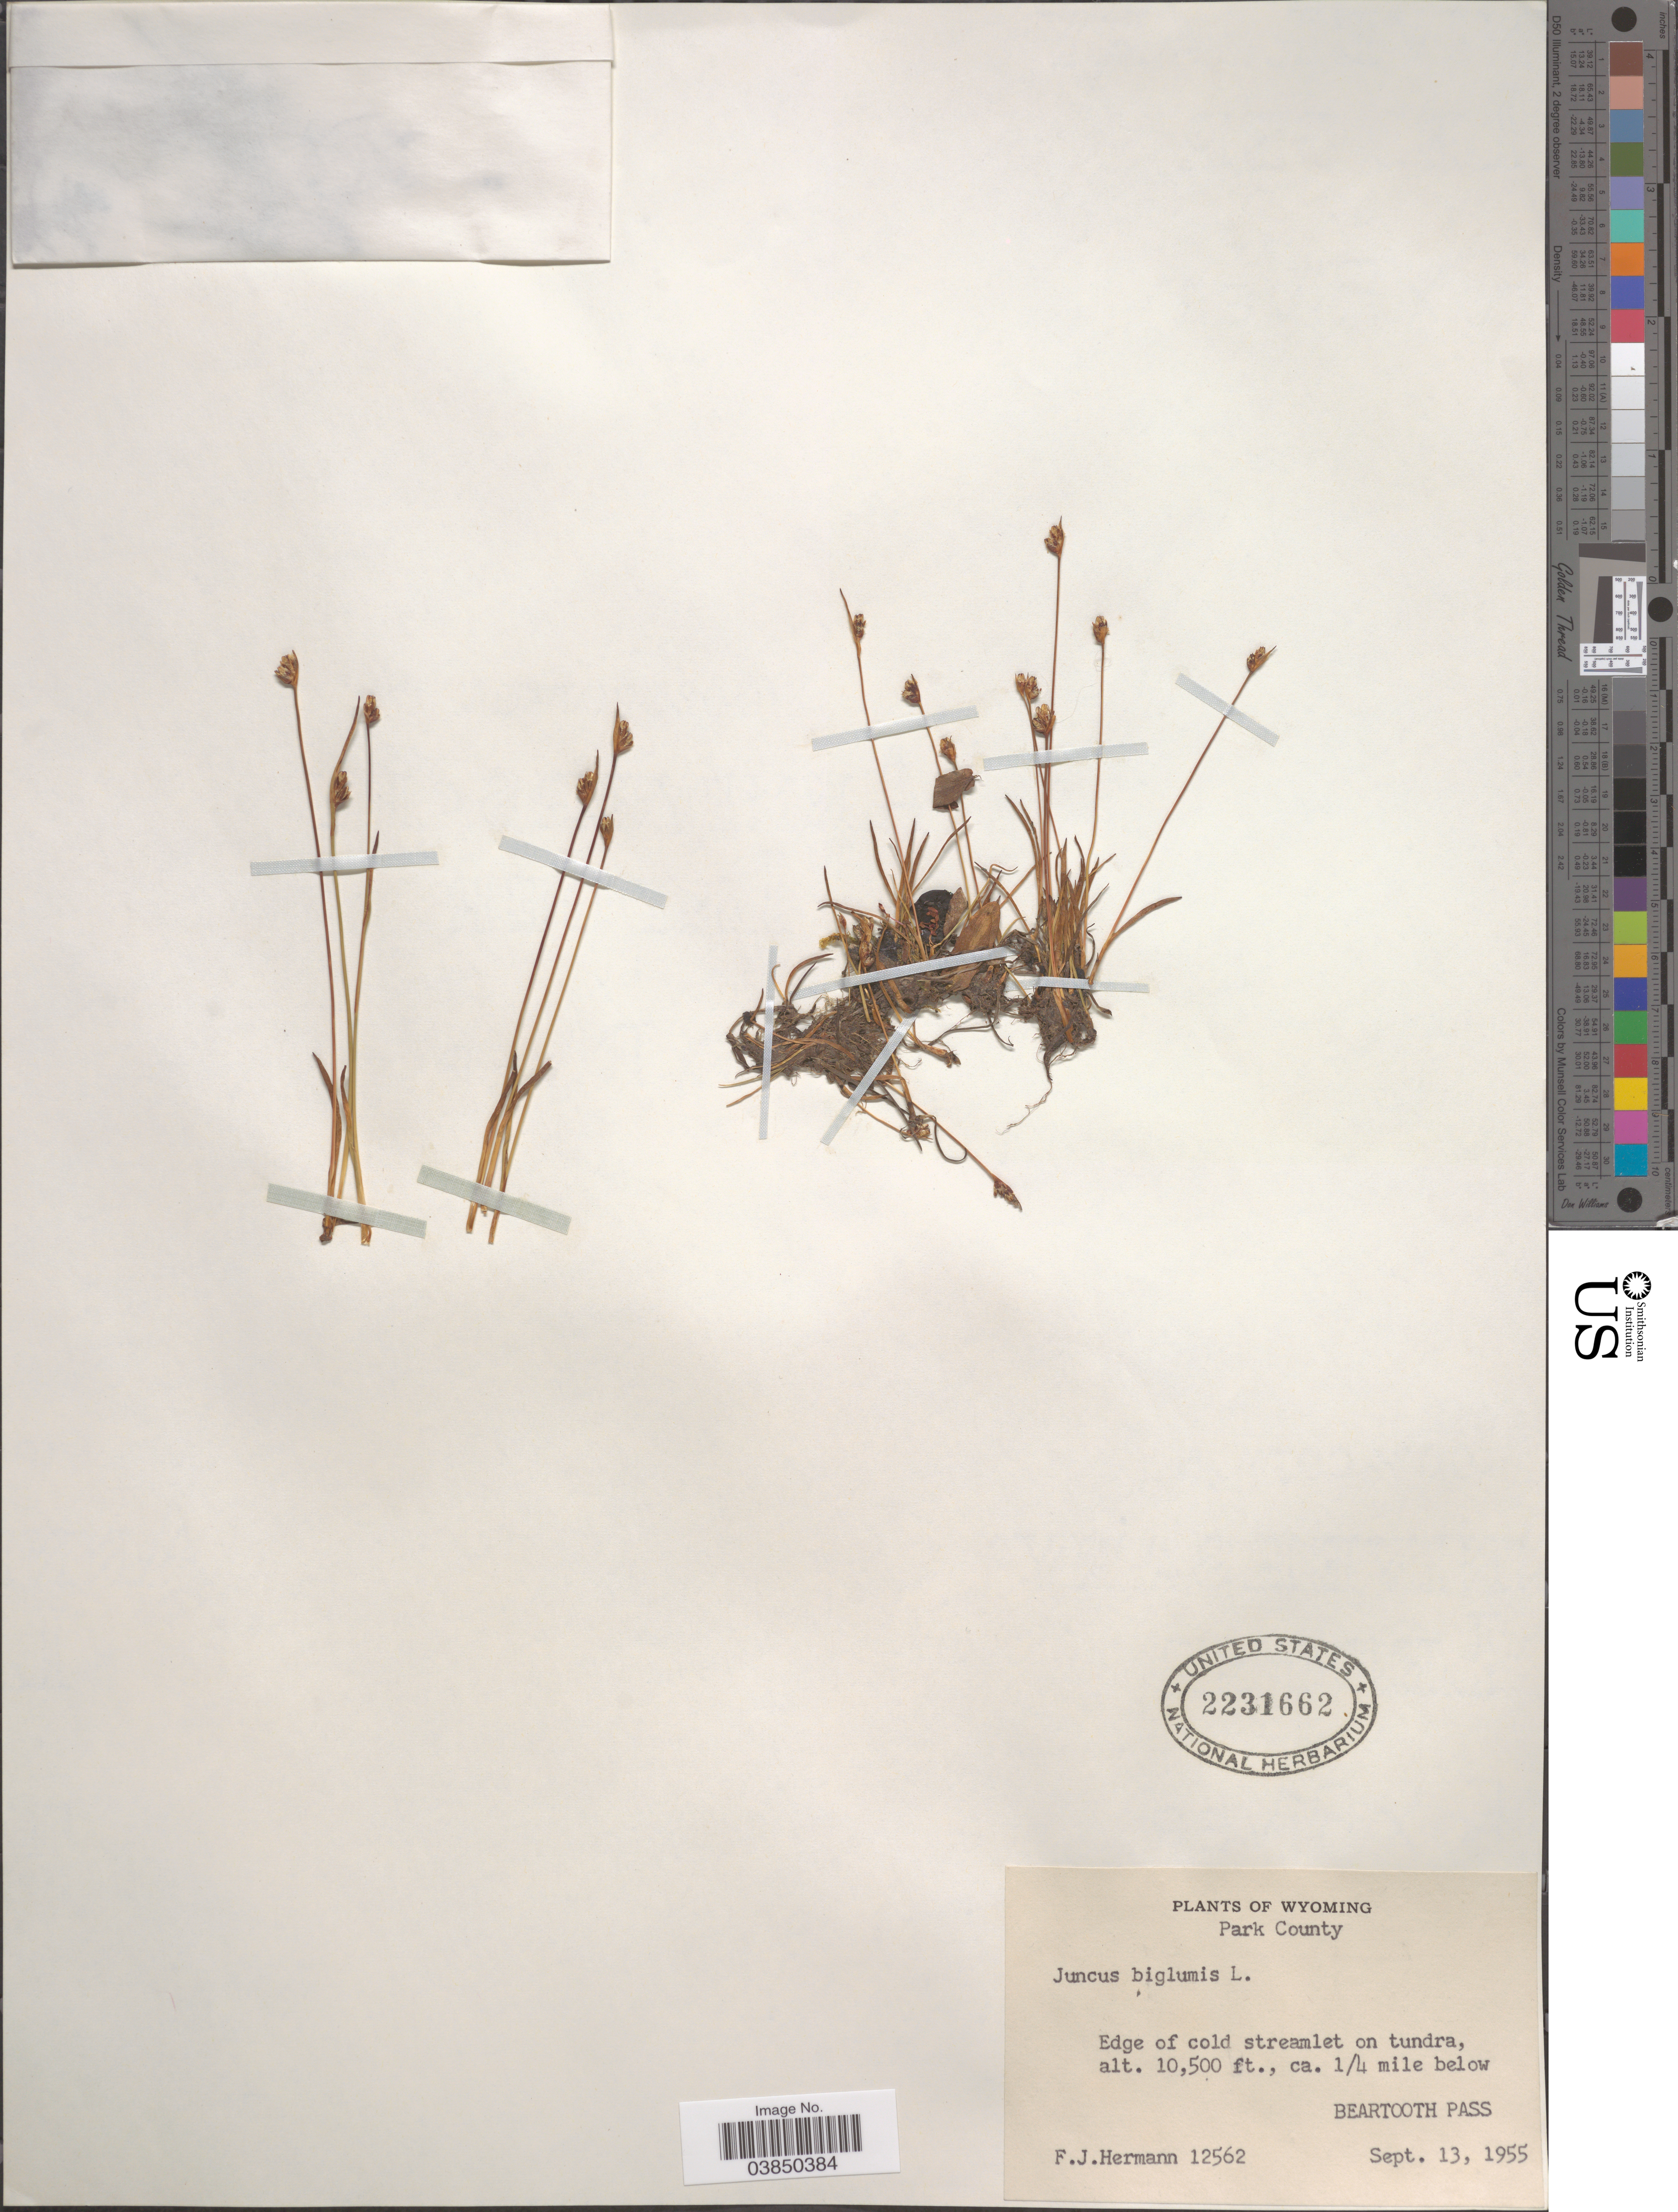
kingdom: Plantae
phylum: Tracheophyta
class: Liliopsida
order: Poales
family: Juncaceae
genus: Juncus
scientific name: Juncus biglumis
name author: L.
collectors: F. J. Hermann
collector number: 12562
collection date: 1955-09-13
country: United States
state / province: Wyoming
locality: Park County. Edge of cold streamlet on tundra, ca. ¼ mile below. Beartooth Pass.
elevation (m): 3200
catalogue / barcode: US 2231662